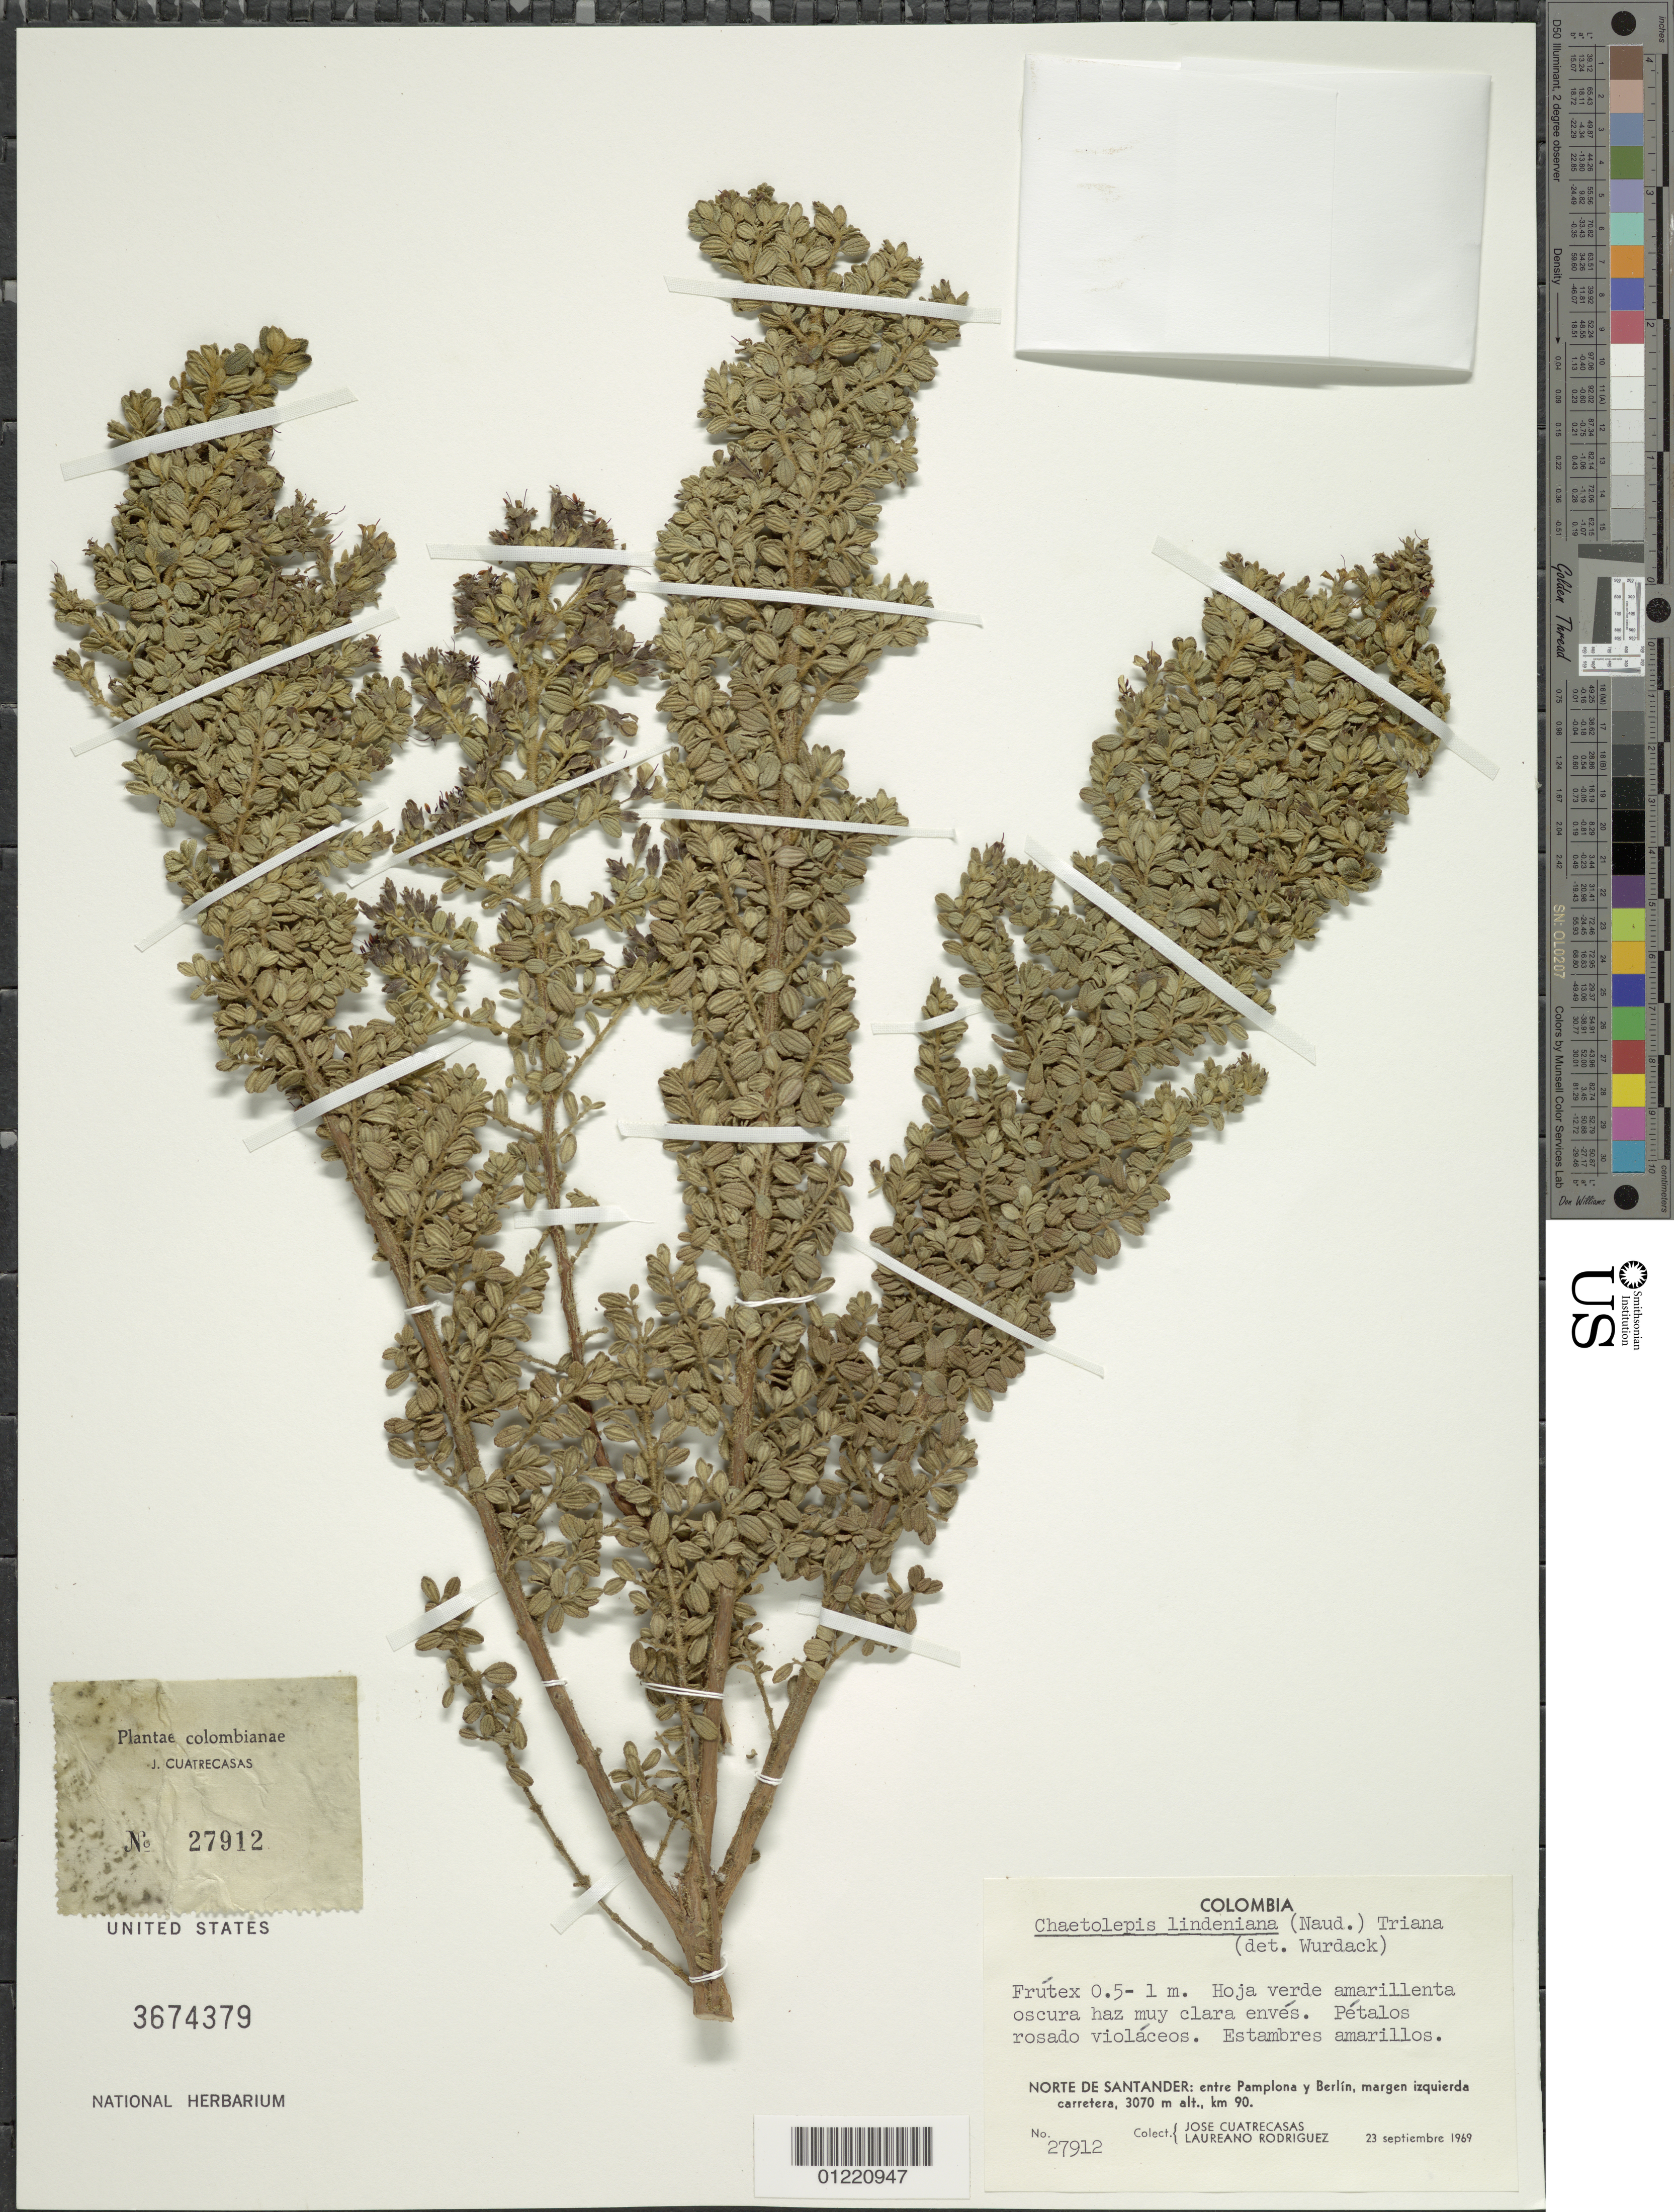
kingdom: Plantae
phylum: Tracheophyta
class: Magnoliopsida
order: Myrtales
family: Melastomataceae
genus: Chaetolepis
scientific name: Chaetolepis lindeniana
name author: (Naudin) Triana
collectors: J. Cuatrecasas & L. Rodriguez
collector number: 27912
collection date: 1969-09-23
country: Colombia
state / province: Norte de Santander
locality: entre Pamplona y Berlín, margen izquierda carretera, km 90.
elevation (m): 3070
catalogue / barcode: US 3674379